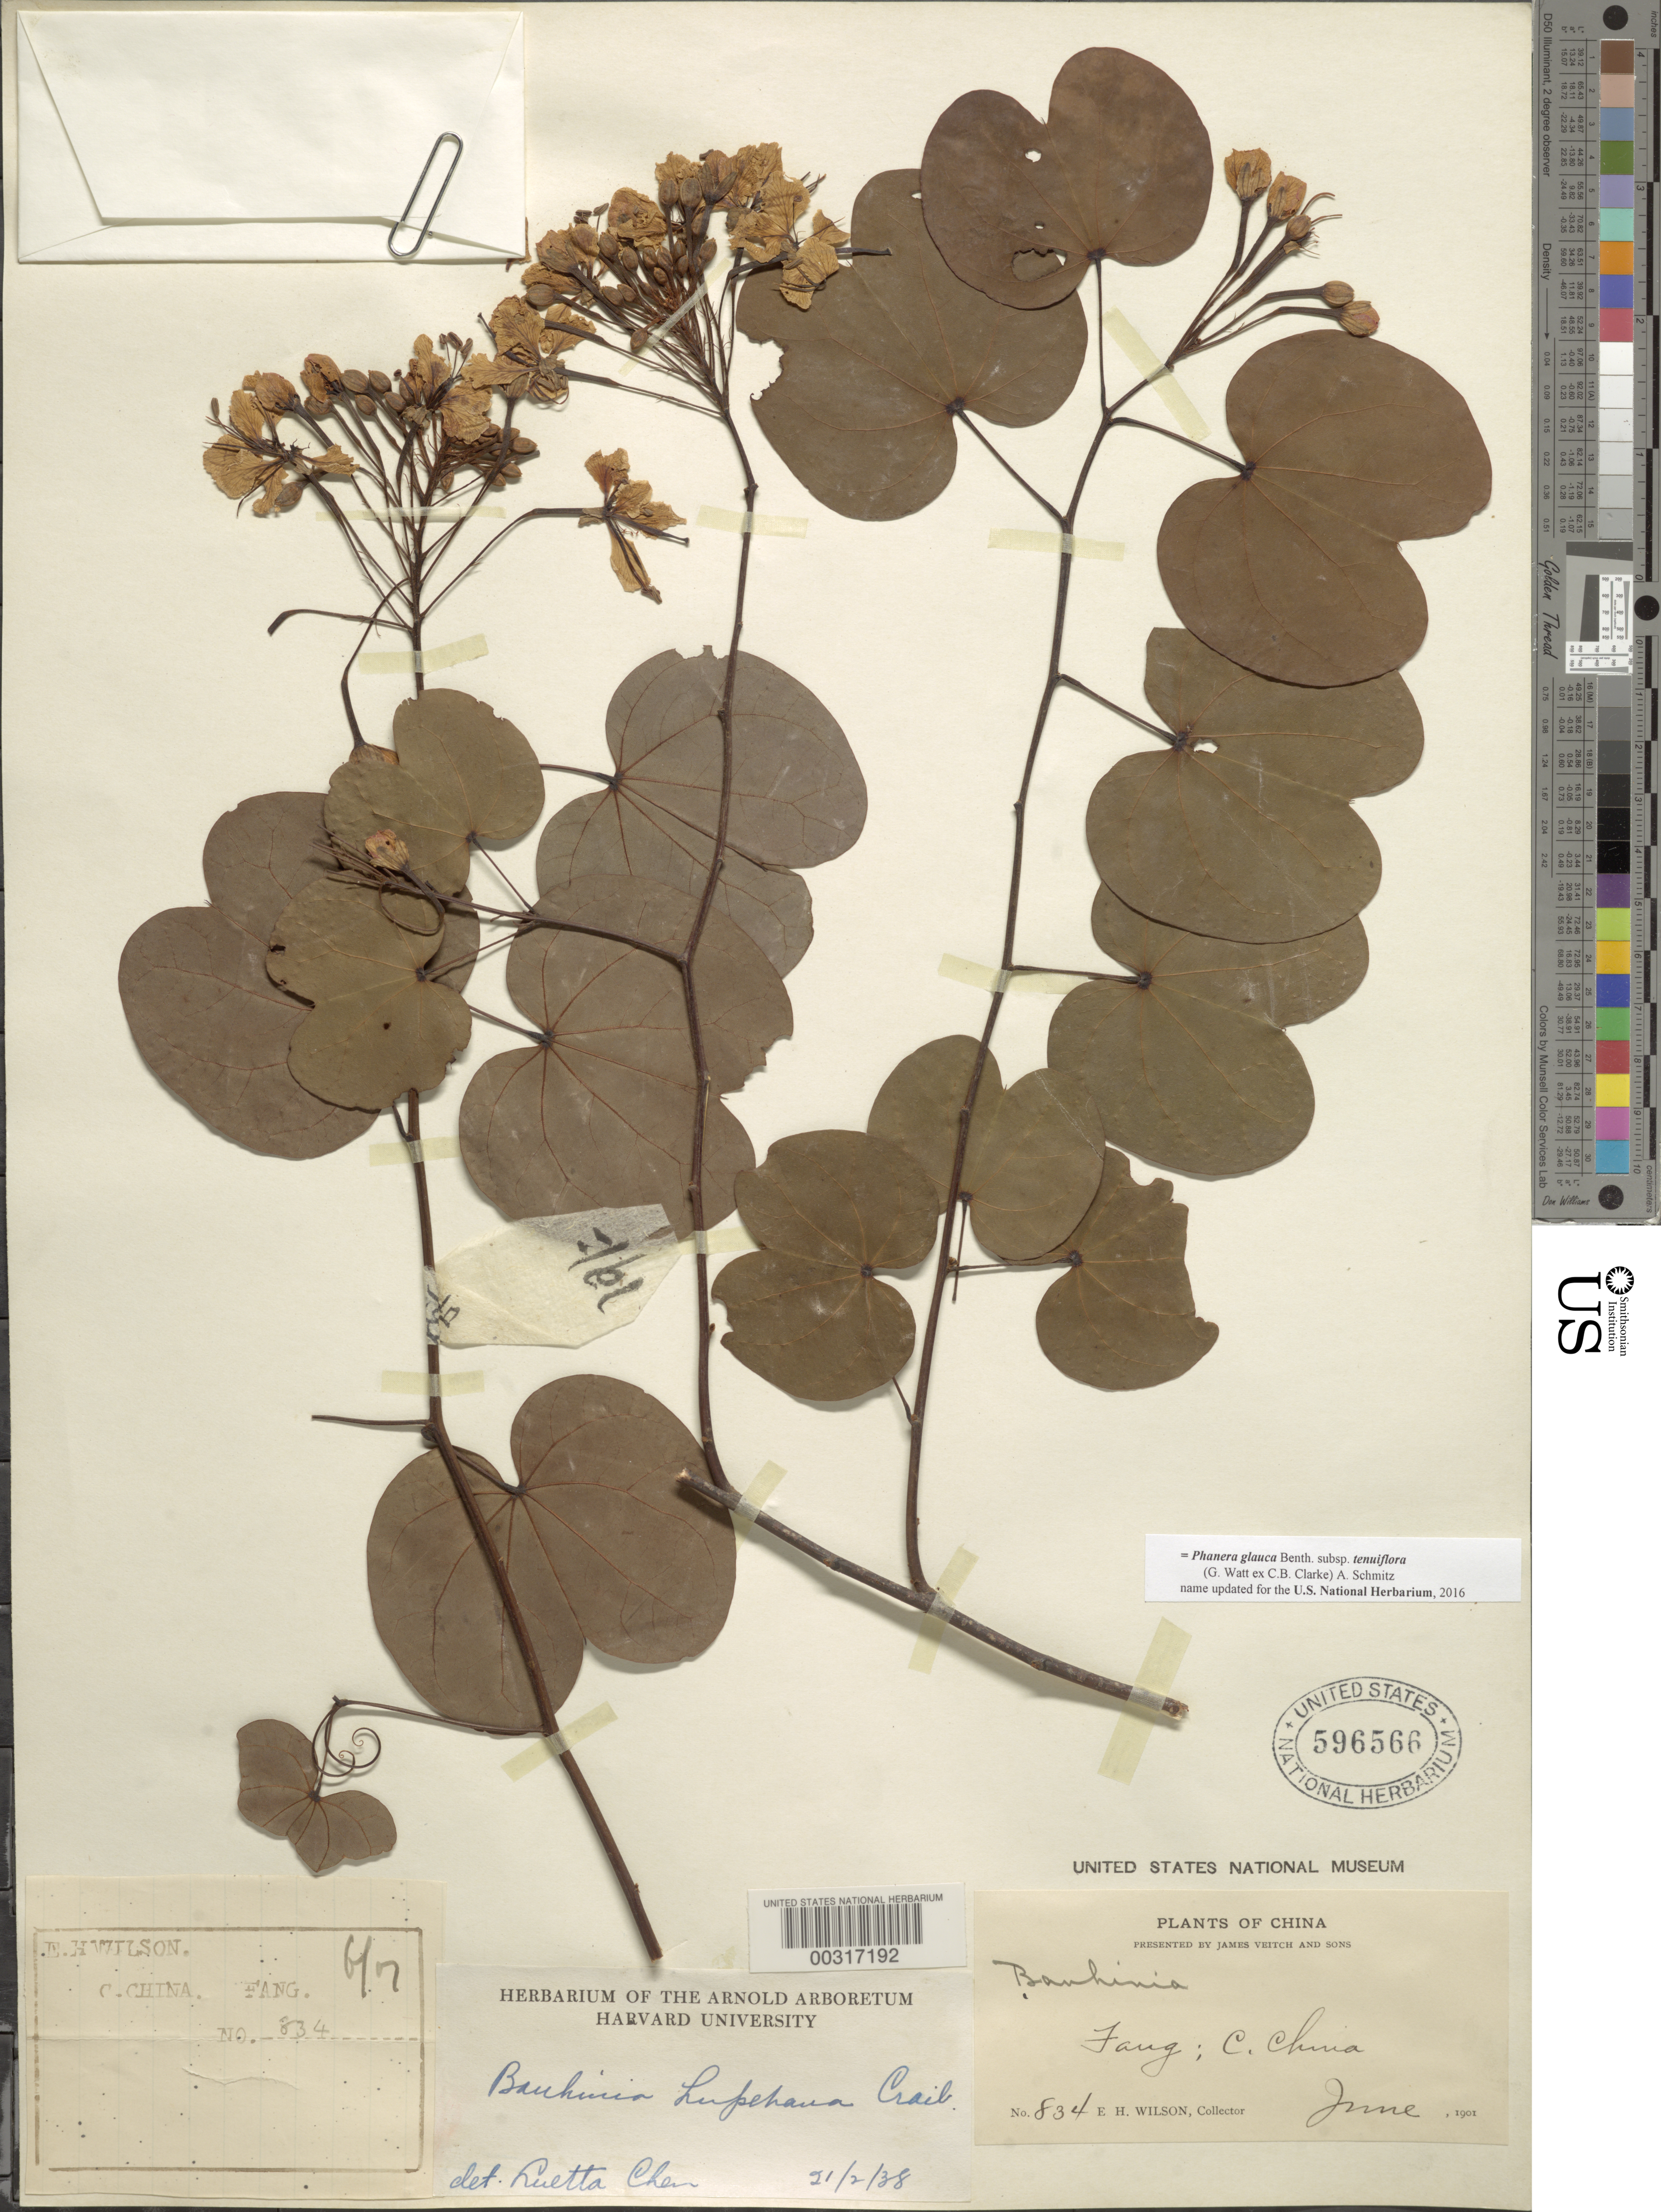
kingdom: Plantae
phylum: Tracheophyta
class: Magnoliopsida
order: Fabales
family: Fabaceae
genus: Phanera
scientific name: Phanera glauca subsp. tenuiflora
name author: (Watt ex C.B. Clarke) A.Schmitz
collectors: E. H. Wilson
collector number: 834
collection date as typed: Jun 1901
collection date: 1901-06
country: China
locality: Fang; central china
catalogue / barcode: US 596566